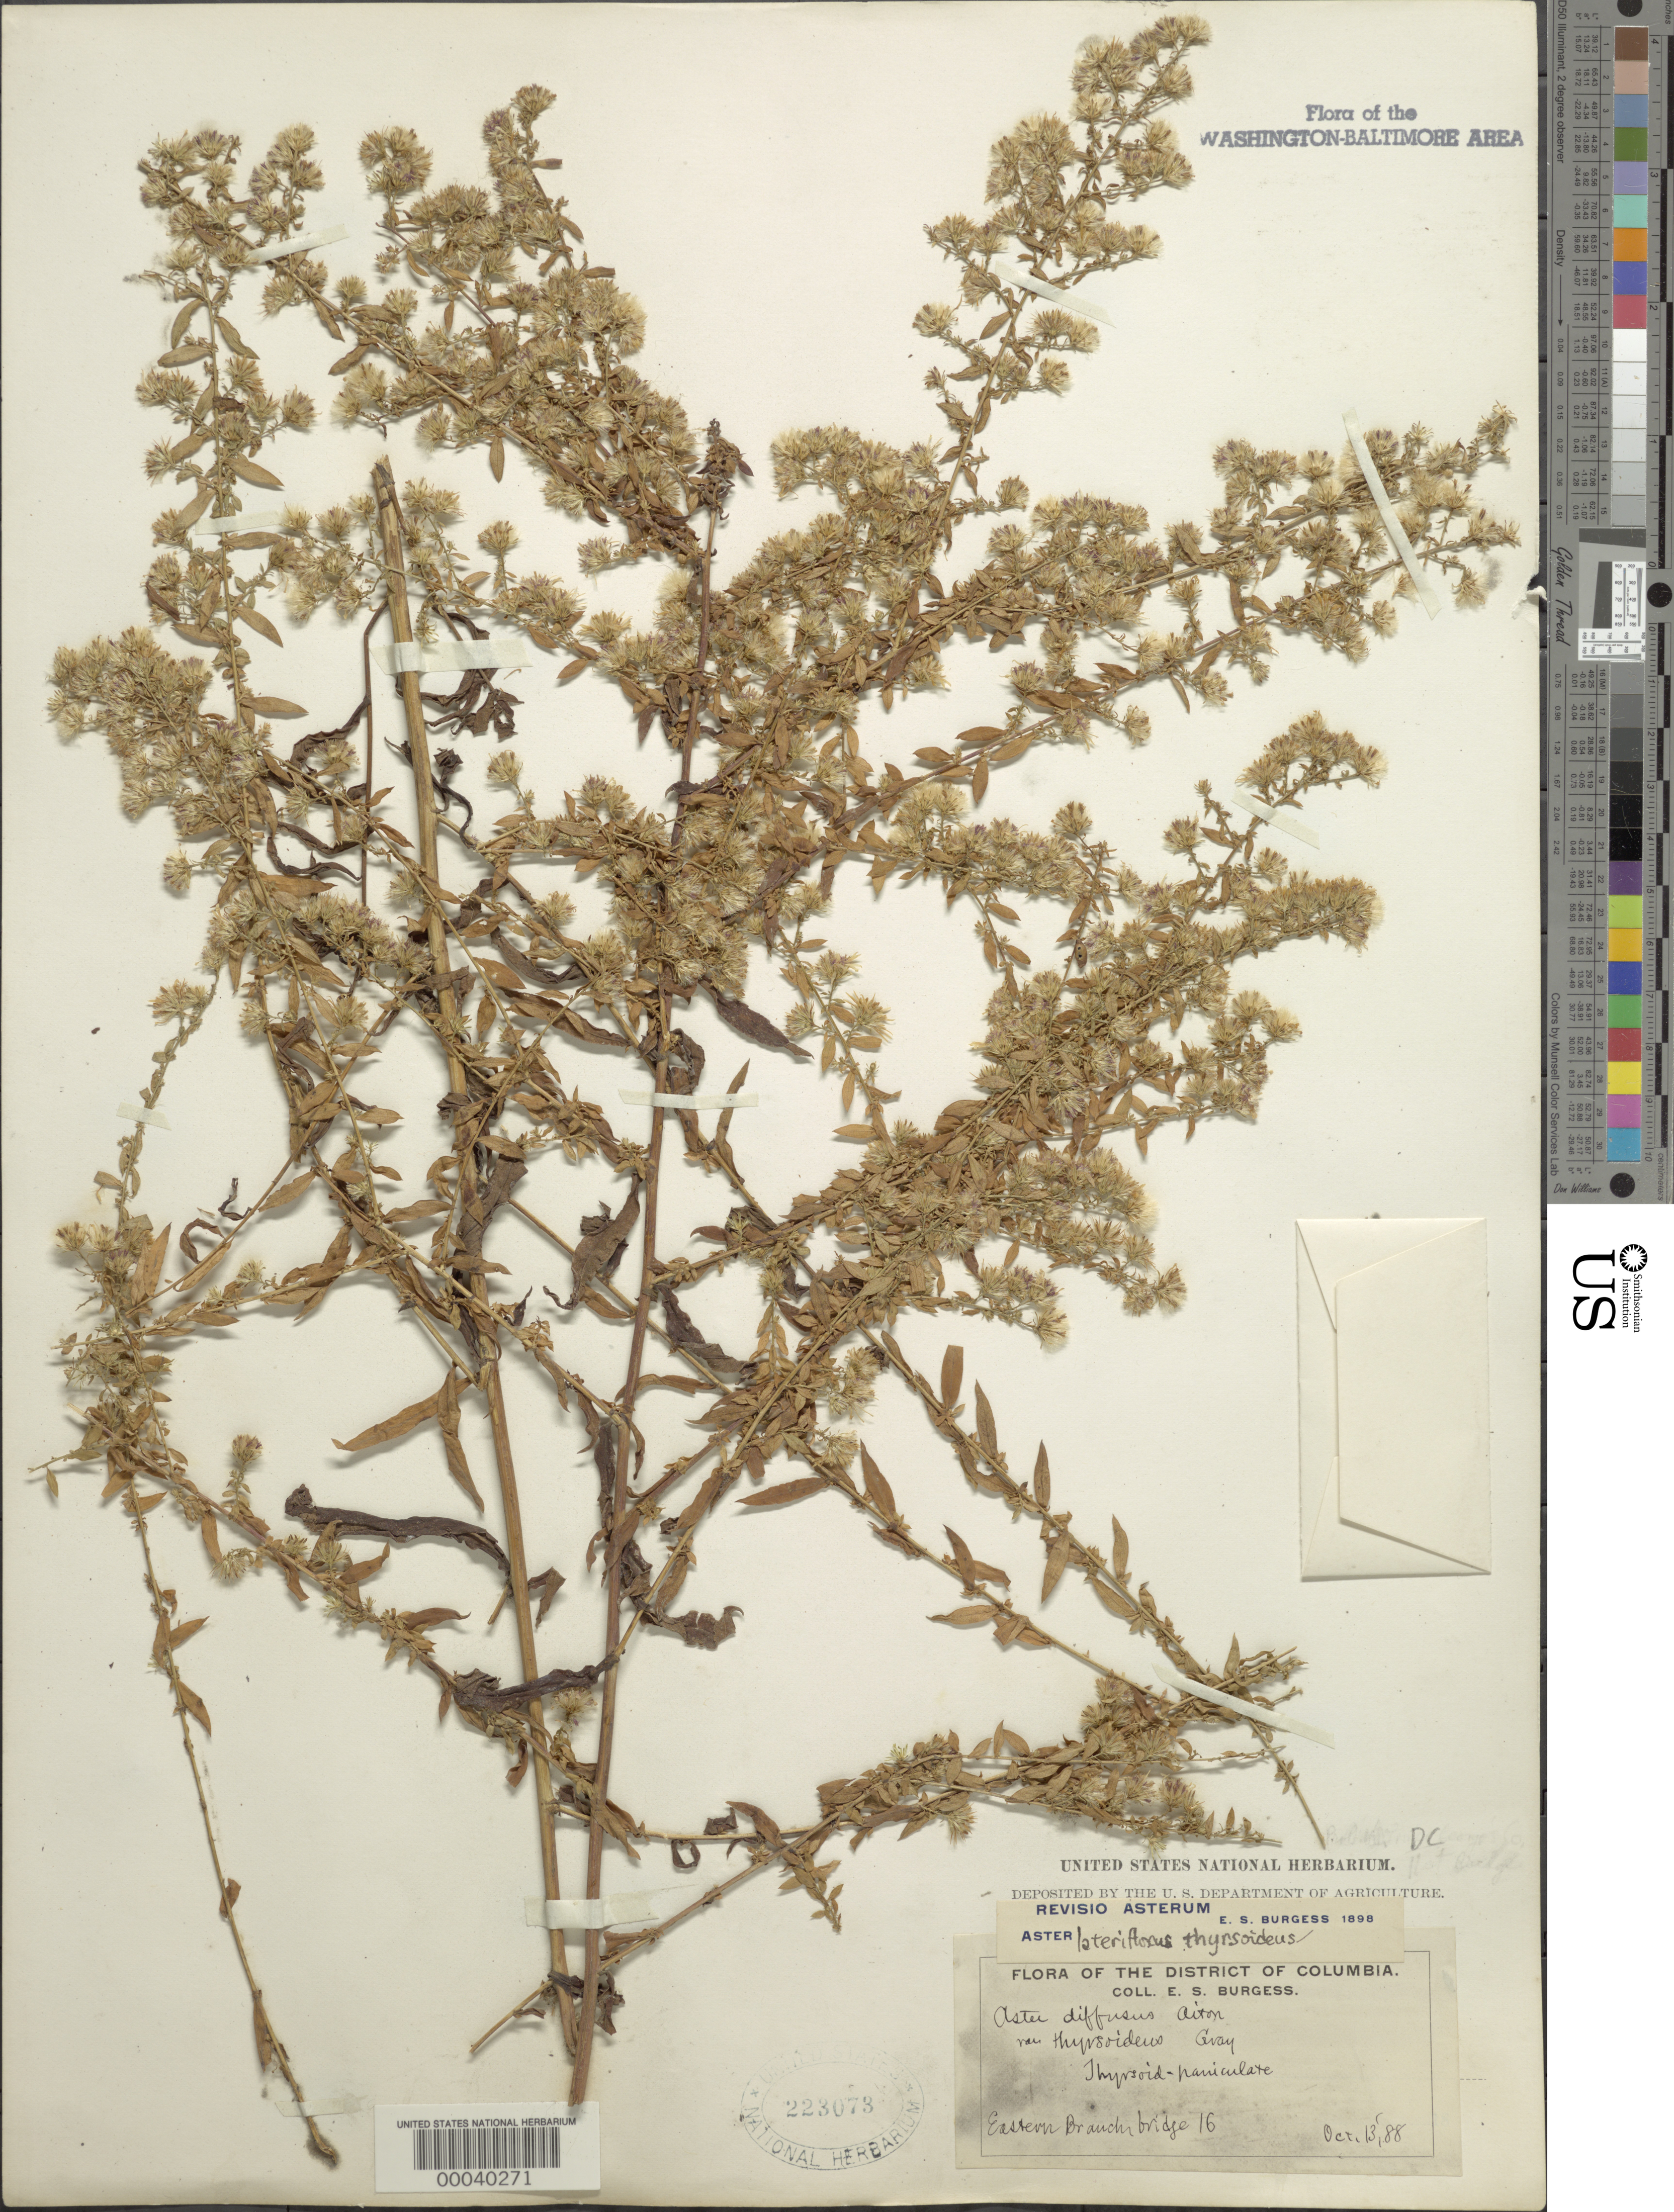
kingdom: Plantae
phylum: Tracheophyta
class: Magnoliopsida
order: Asterales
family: Asteraceae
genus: Symphyotrichum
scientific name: Symphyotrichum lateriflorum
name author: (L.) Á. Löve & D. Löve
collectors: E. Burgess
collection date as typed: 13 Oct 1888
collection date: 1888-10-13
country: United States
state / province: District of Columbia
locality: Eastern Branch Bridge 16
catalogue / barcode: US 223073